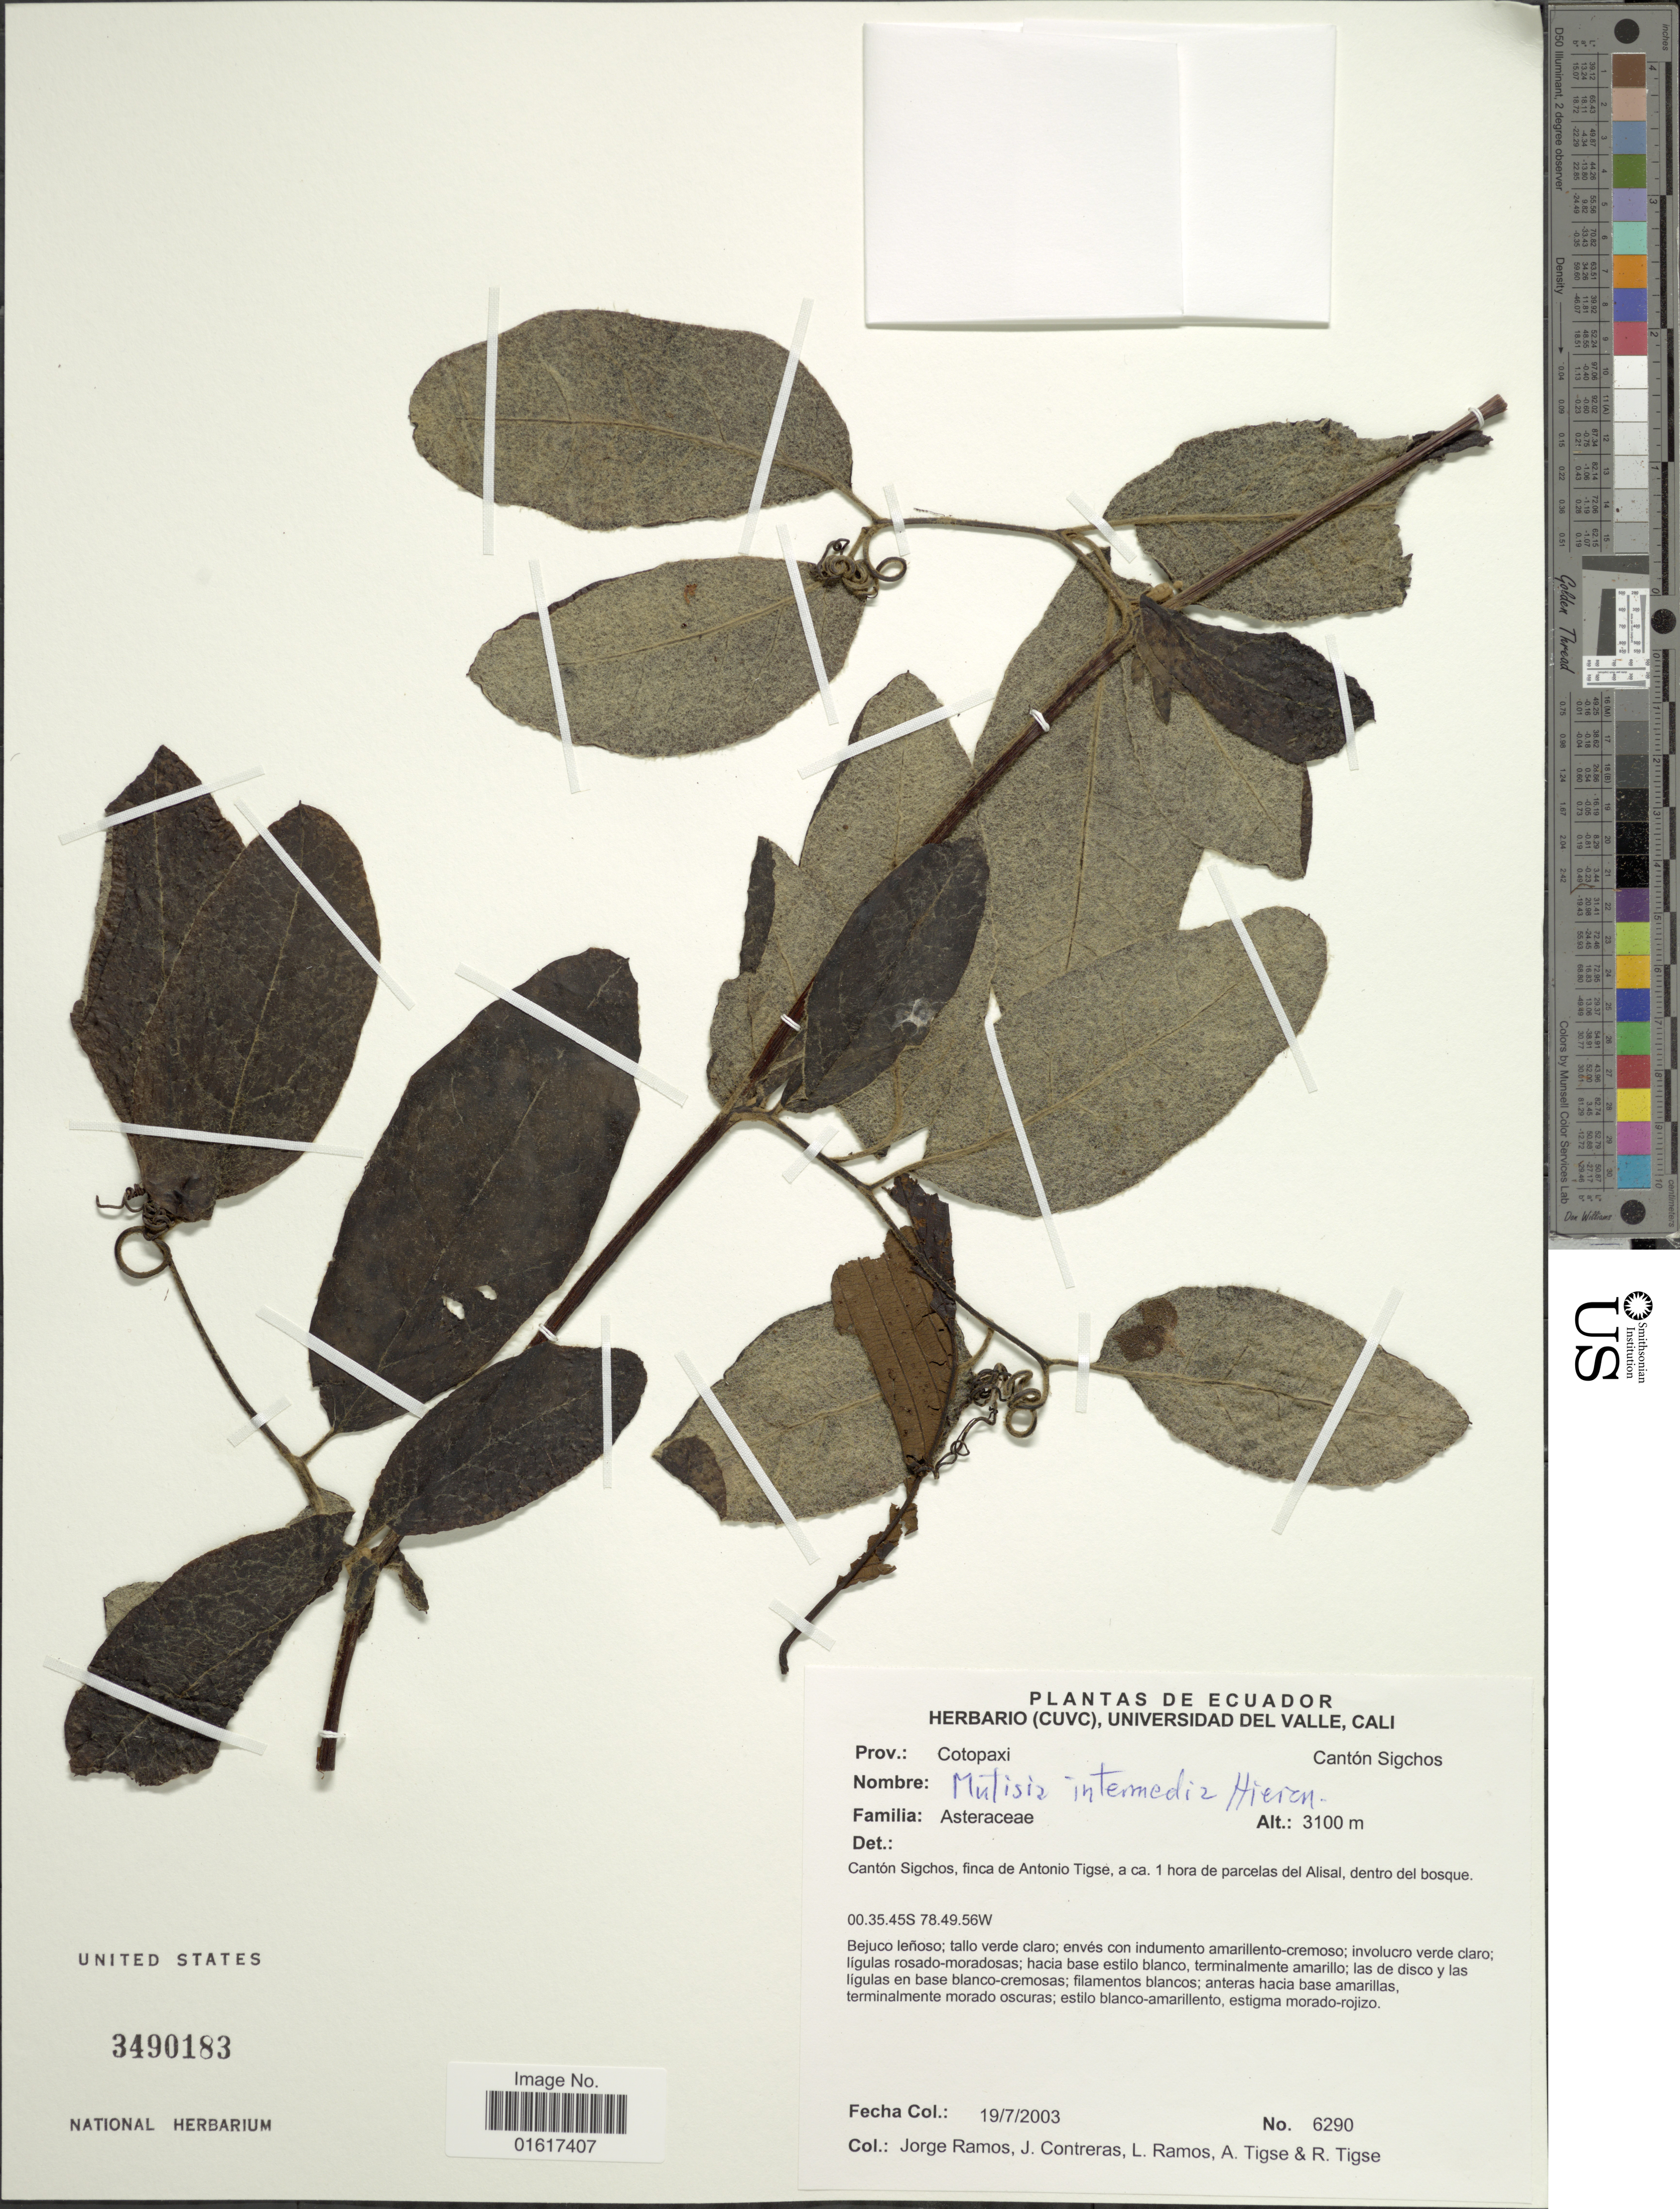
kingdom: Plantae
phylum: Tracheophyta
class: Magnoliopsida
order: Asterales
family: Asteraceae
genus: Mutisia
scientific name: Mutisia intermedia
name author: Hieron.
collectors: J. Ramos, J. Contreras, L. Ramos, A. Tigse & R. Tigse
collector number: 6290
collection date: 2003-07-19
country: Ecuador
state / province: Cotopaxi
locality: Cantón Sigchos, finca de Antonio Tigse, a ca. 1 hora de parcelas del Alisal, dentro del bosque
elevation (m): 3100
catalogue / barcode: US 3490183